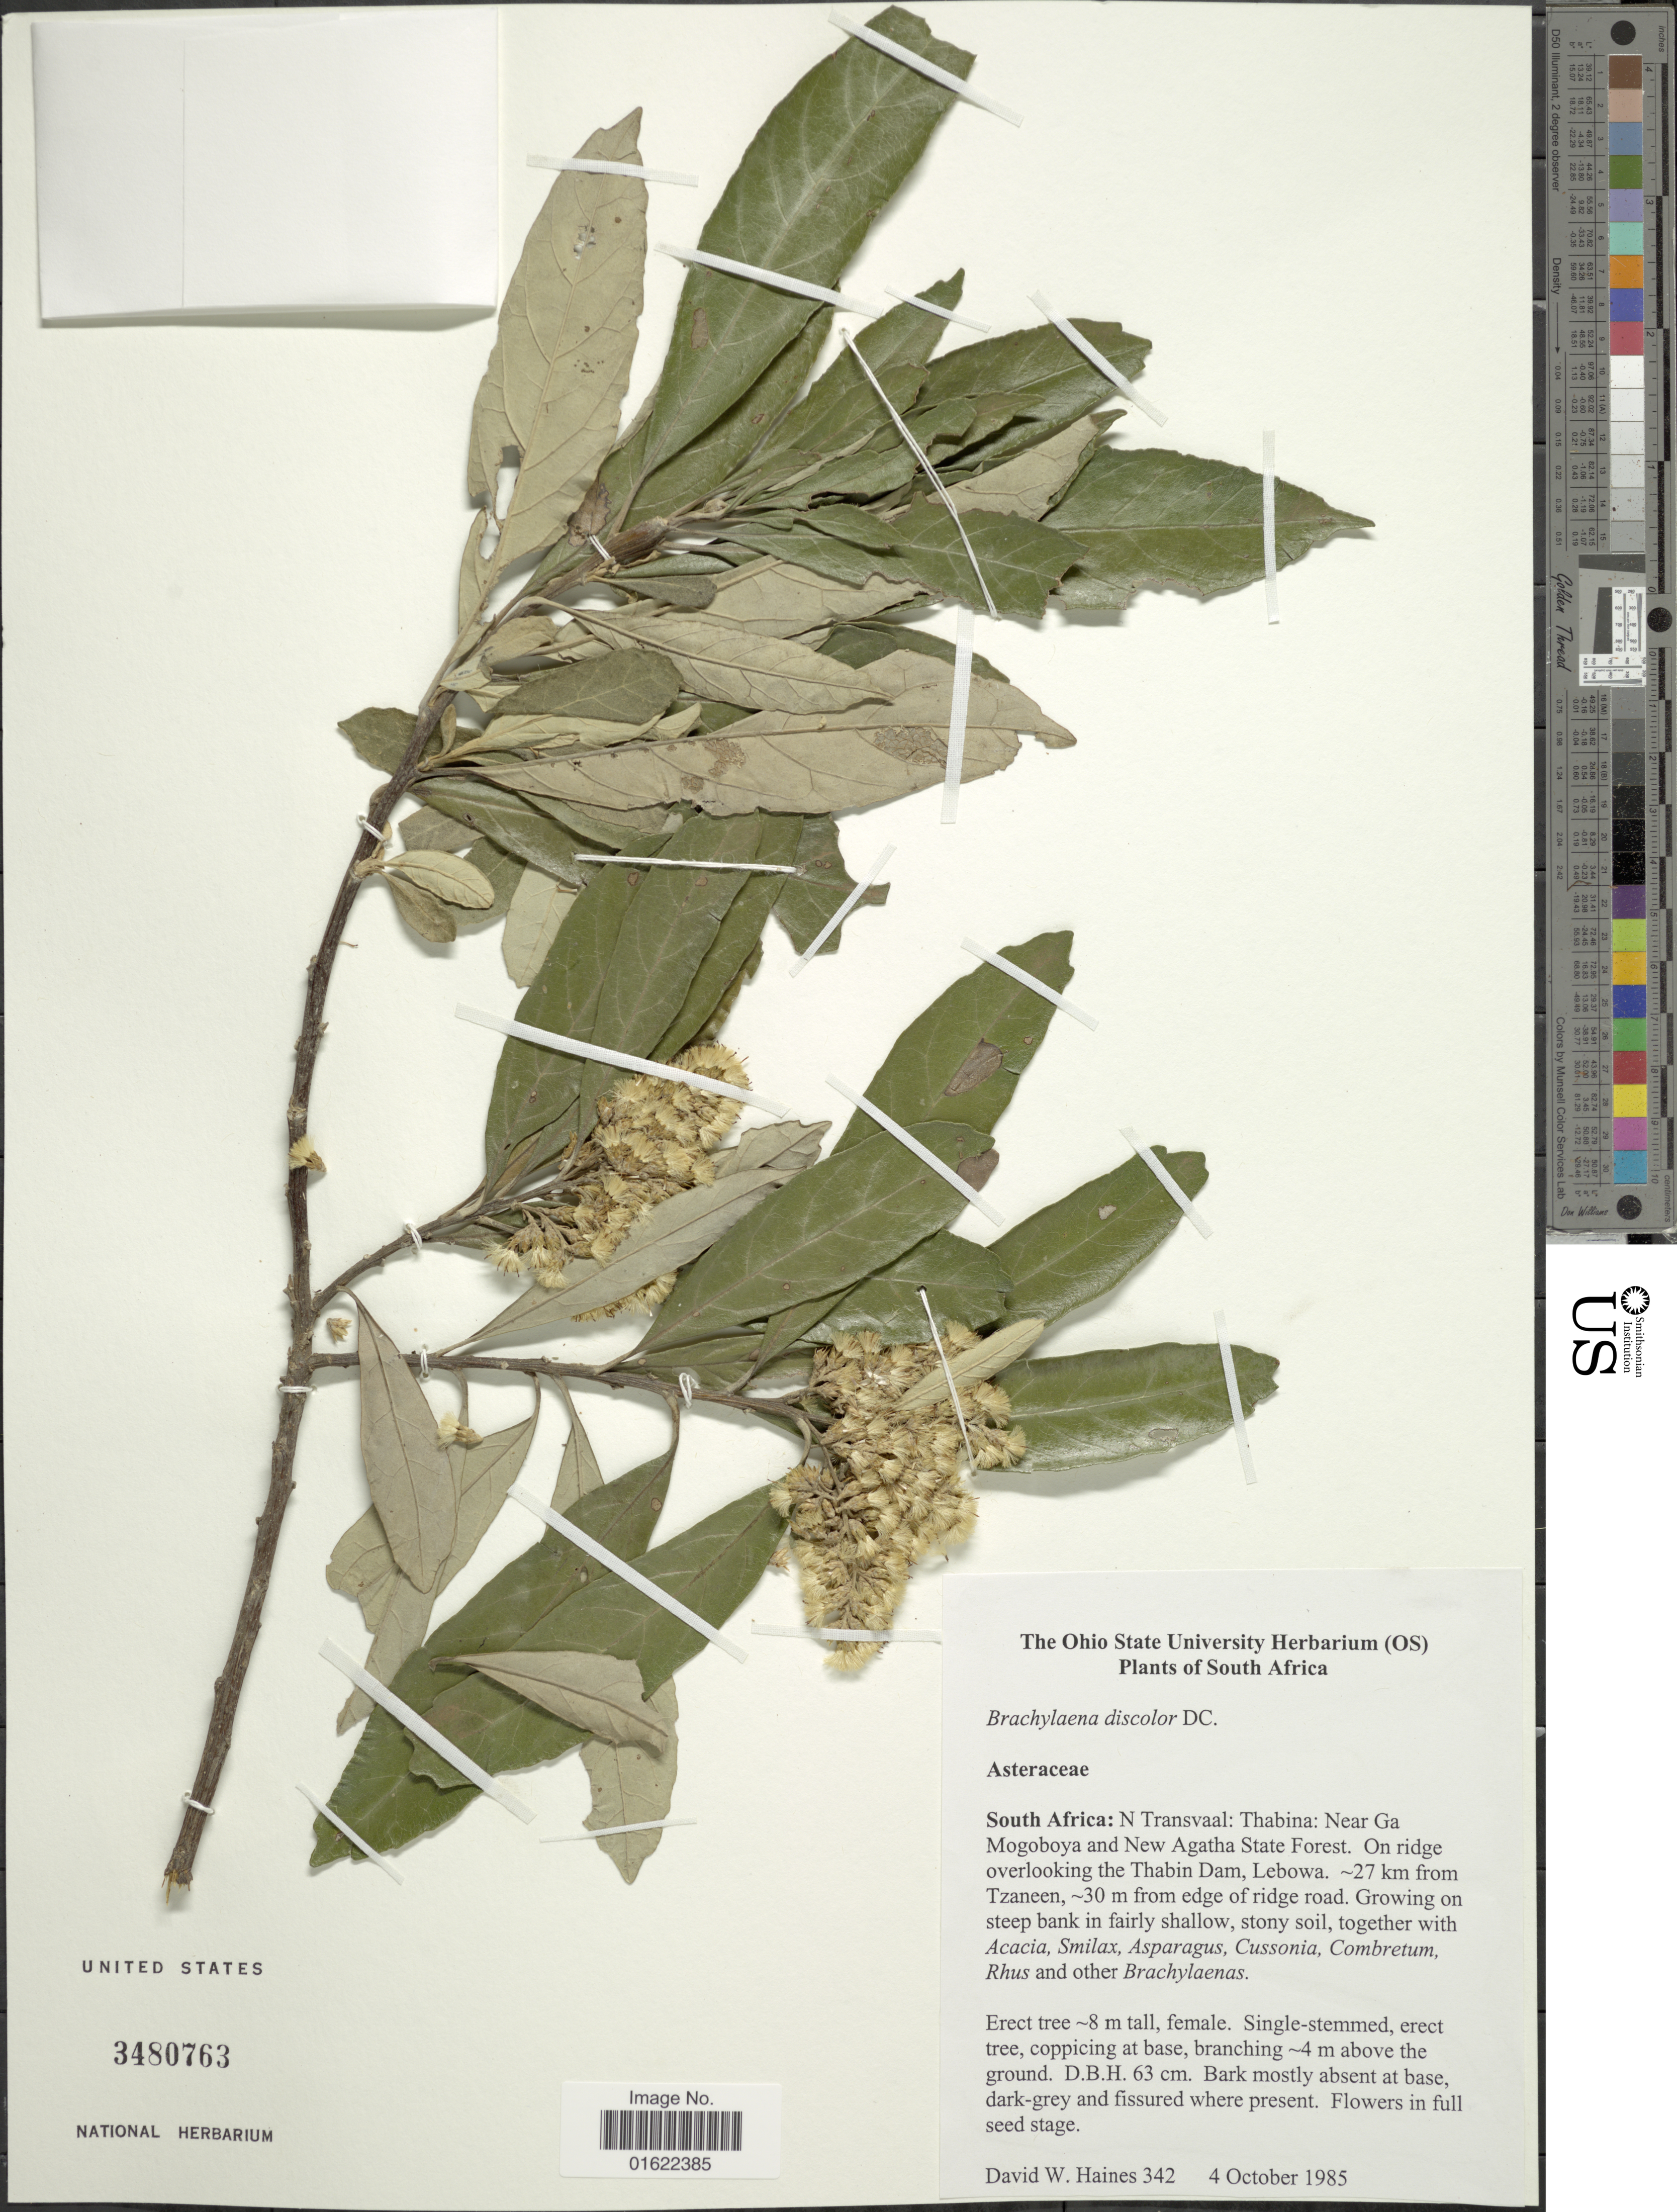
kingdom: Plantae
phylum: Tracheophyta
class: Magnoliopsida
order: Asterales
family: Asteraceae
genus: Brachylaena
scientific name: Brachylaena discolor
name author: DC.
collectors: D. Haines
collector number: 342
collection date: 1985-10-04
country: South Africa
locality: N Transvaal: Thabina: Near Ga Mogoboya and New Agatha State Forest. On ridge overlooking the Thabin Dam, Lebowa. 27 km from Tzaneen, 30 m from edge of ridge road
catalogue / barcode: US 3480763